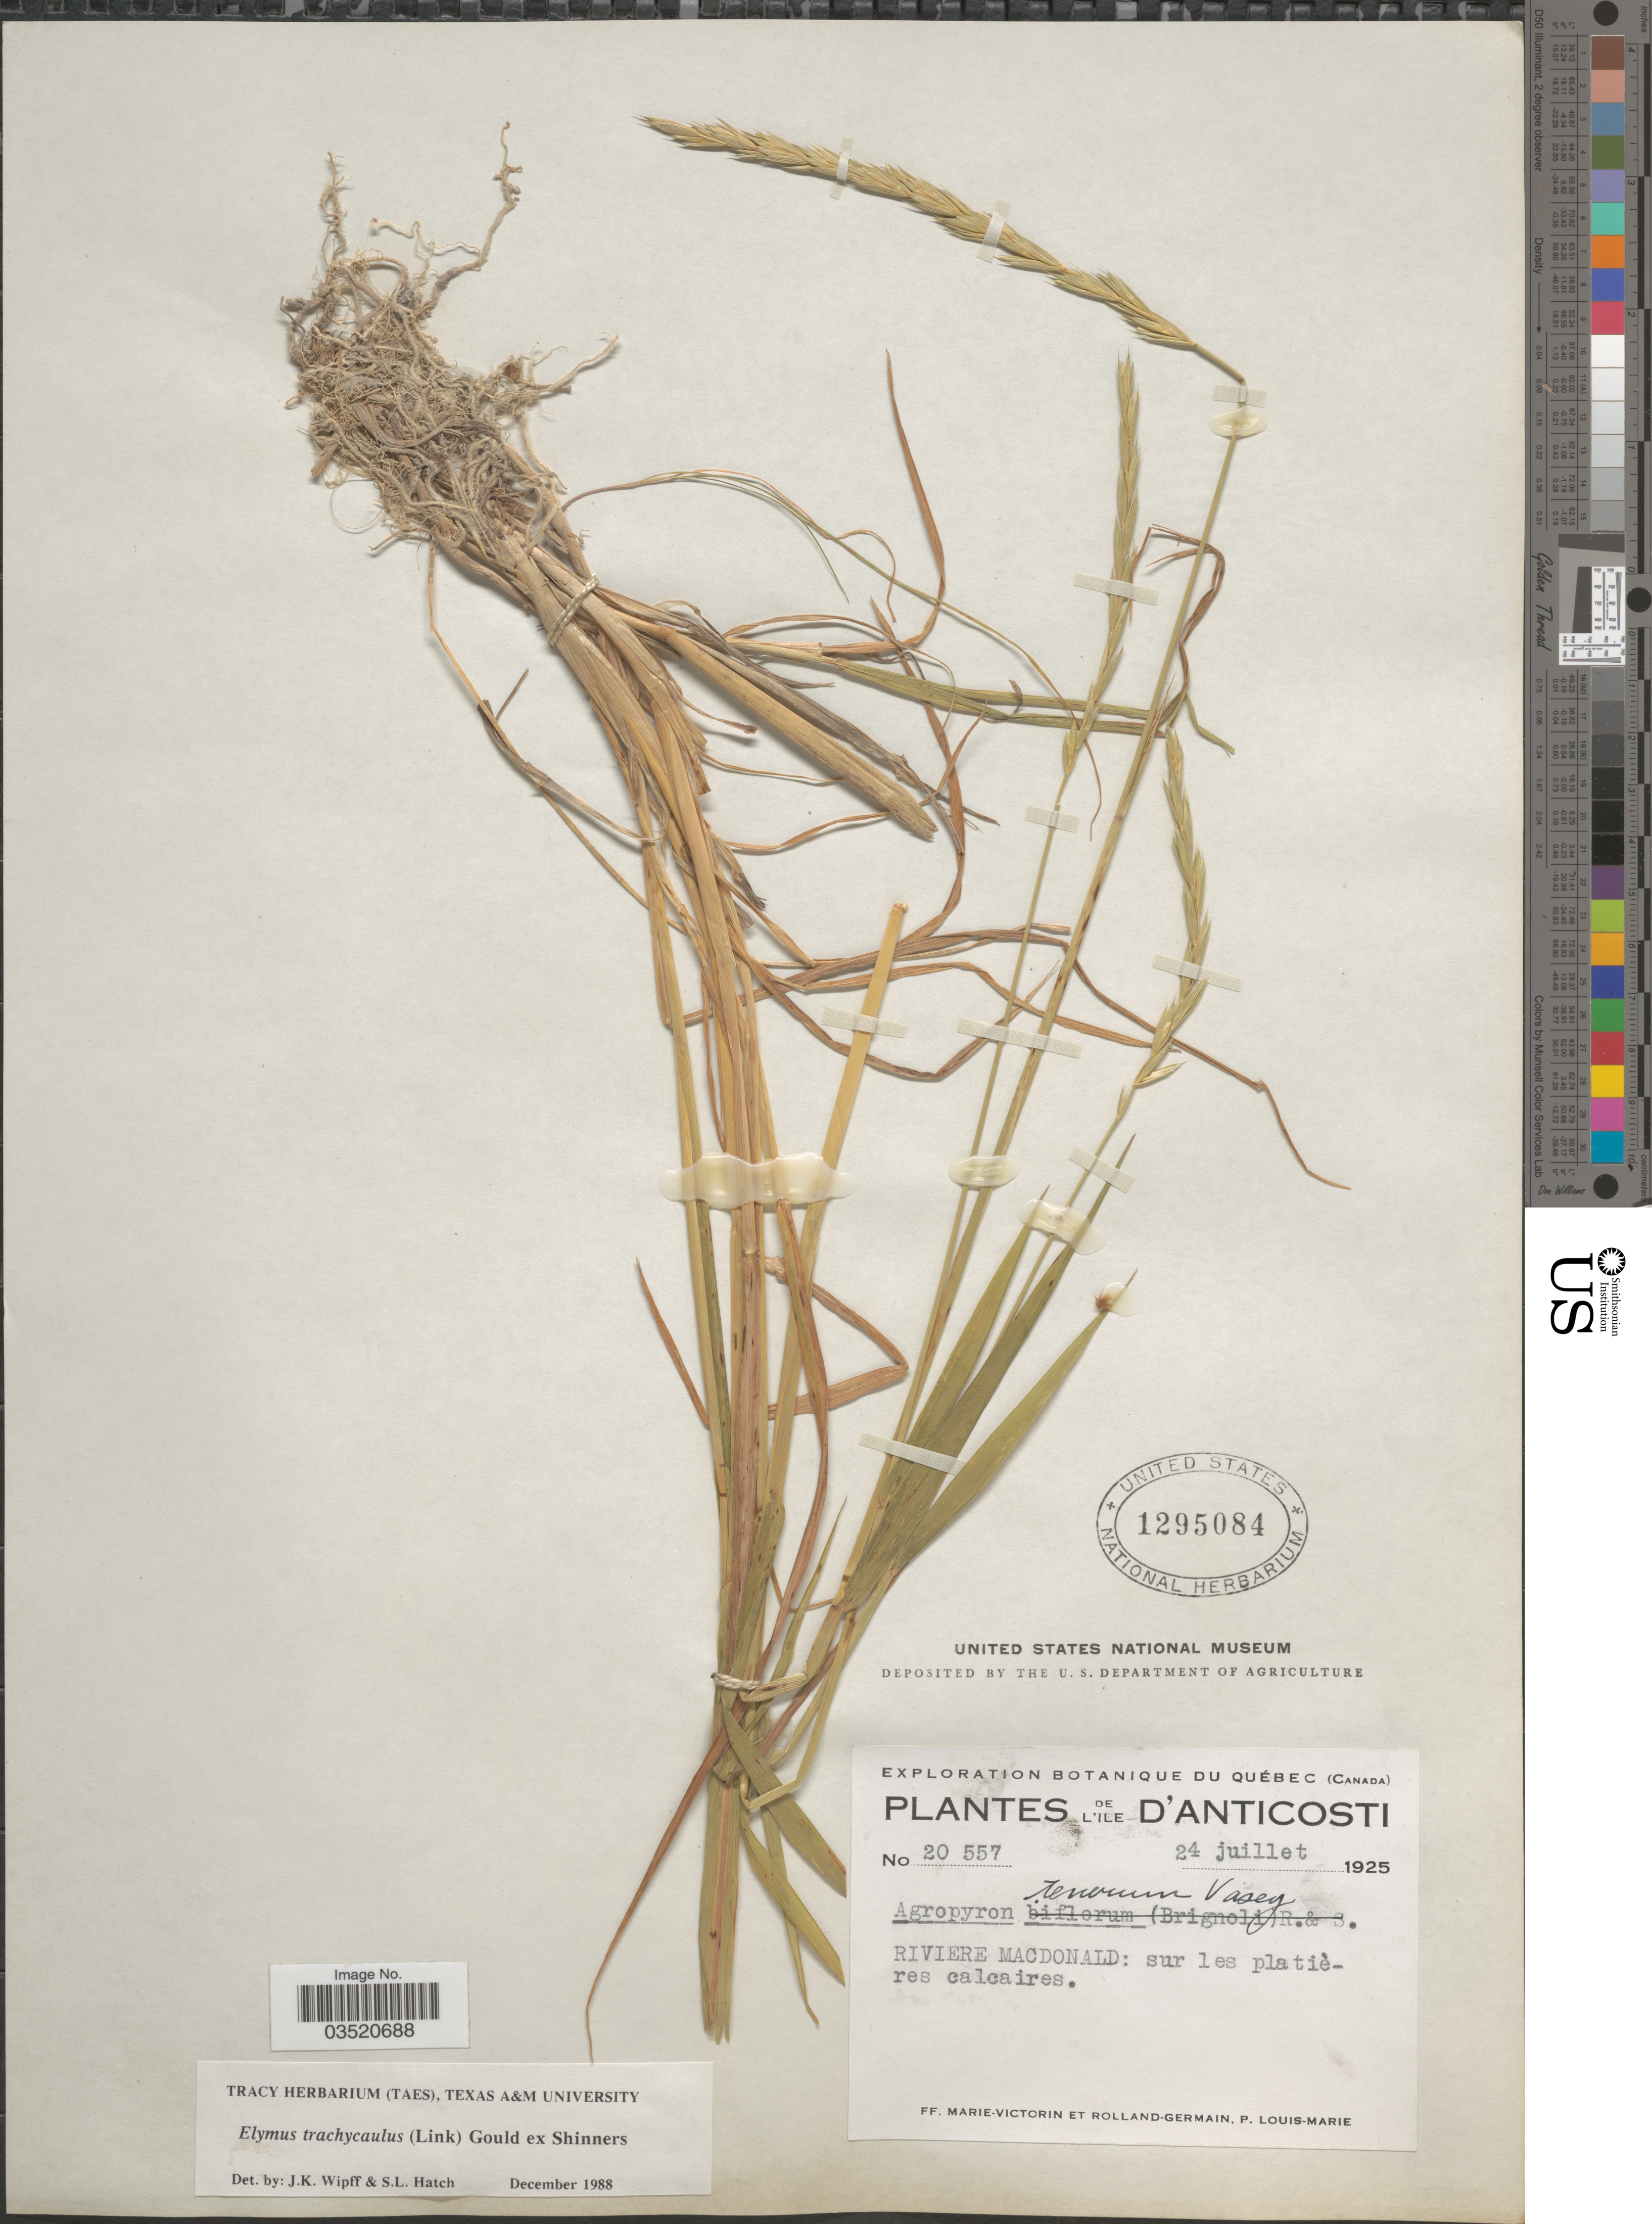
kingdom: Plantae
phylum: Tracheophyta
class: Liliopsida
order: Poales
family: Poaceae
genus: Elymus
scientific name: Elymus trachycaulus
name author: (Link) Gould ex Shinners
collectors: F. Marie-Victorin, Rolland-Germain & L.-M. LaLonde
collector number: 20557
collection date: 1925-07-24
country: Canada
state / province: Quebec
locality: Exploration Botanique du Québec. L'ile d'Anticosta. Riviere MacDonald: sur les platières calcaires.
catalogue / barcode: US 1295084